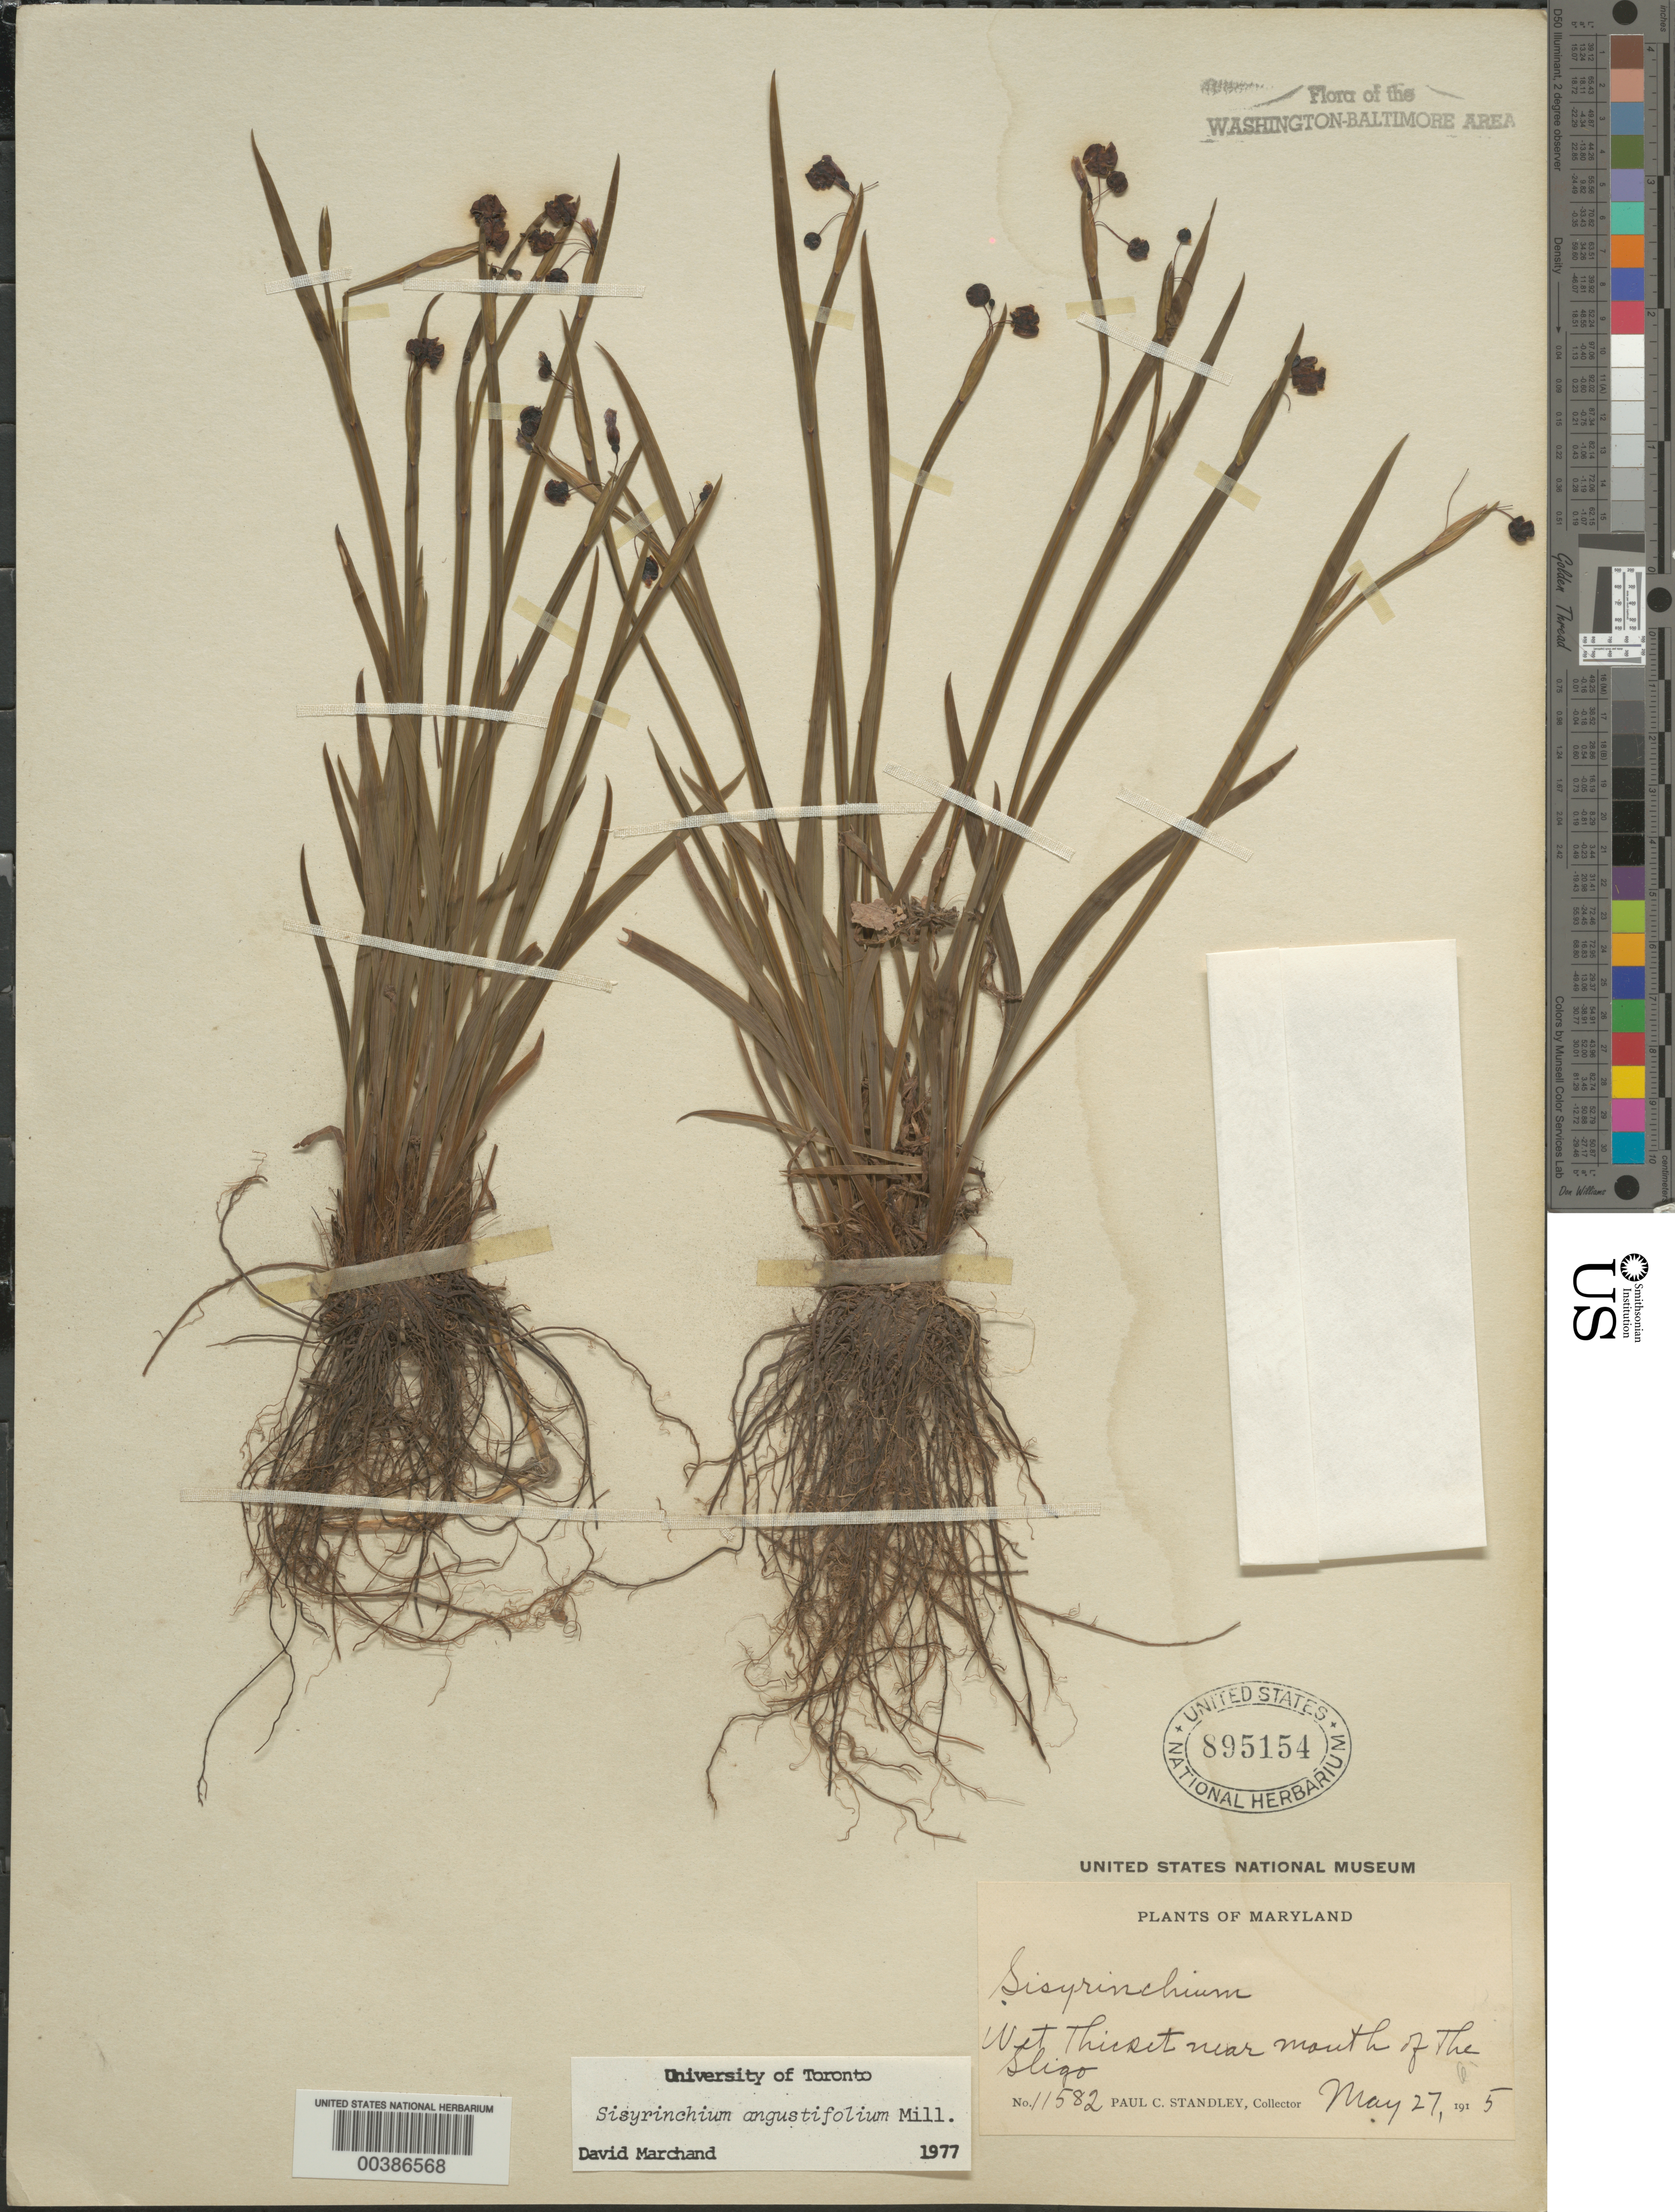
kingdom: Plantae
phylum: Tracheophyta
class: Liliopsida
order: Asparagales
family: Iridaceae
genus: Sisyrinchium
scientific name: Sisyrinchium angustifolium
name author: Mill.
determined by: Marchand, D.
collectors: P. C. Standley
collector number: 11582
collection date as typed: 27 May 1915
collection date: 1915-05-27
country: United States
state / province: Maryland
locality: Near mouth of Sligo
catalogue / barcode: US 895154